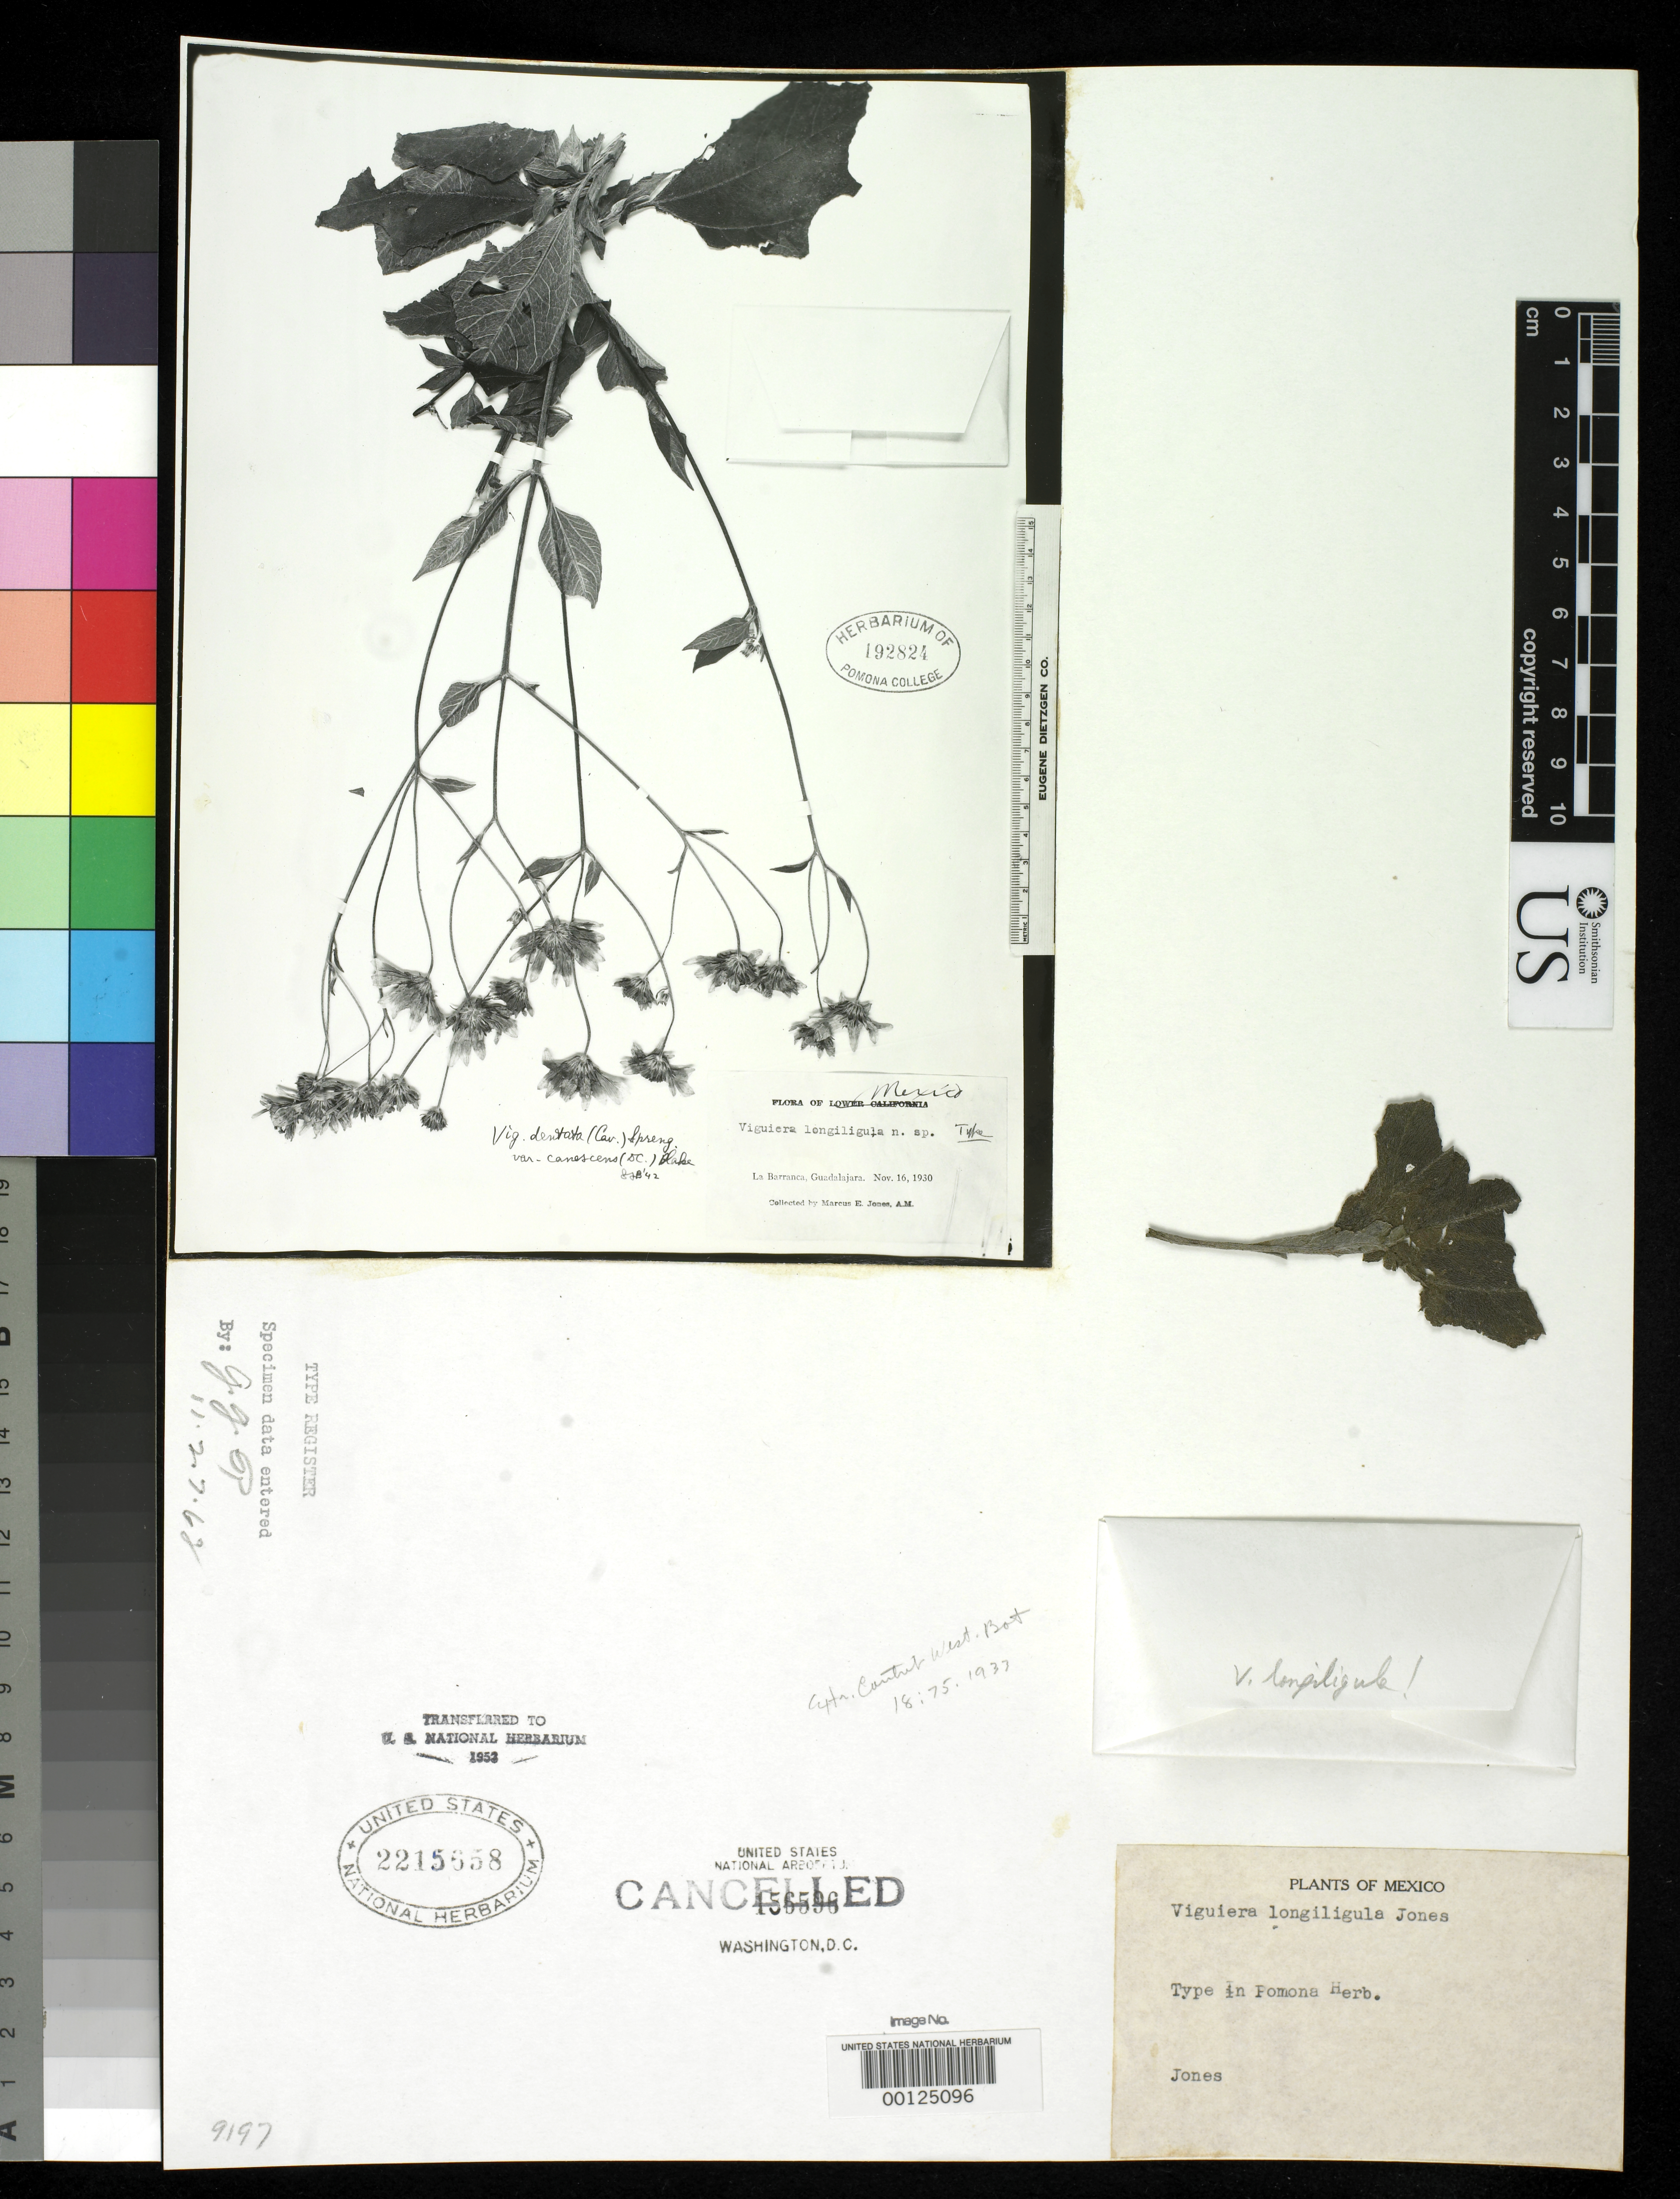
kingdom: Plantae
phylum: Tracheophyta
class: Magnoliopsida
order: Asterales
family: Asteraceae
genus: Viguiera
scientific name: Viguiera longiligula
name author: M.E. Jones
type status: Type Material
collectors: M. E. Jones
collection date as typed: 16 Nov 1930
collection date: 1930-11-16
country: Mexico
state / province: Jalisco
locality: Guadalajara.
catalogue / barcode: US 2215658